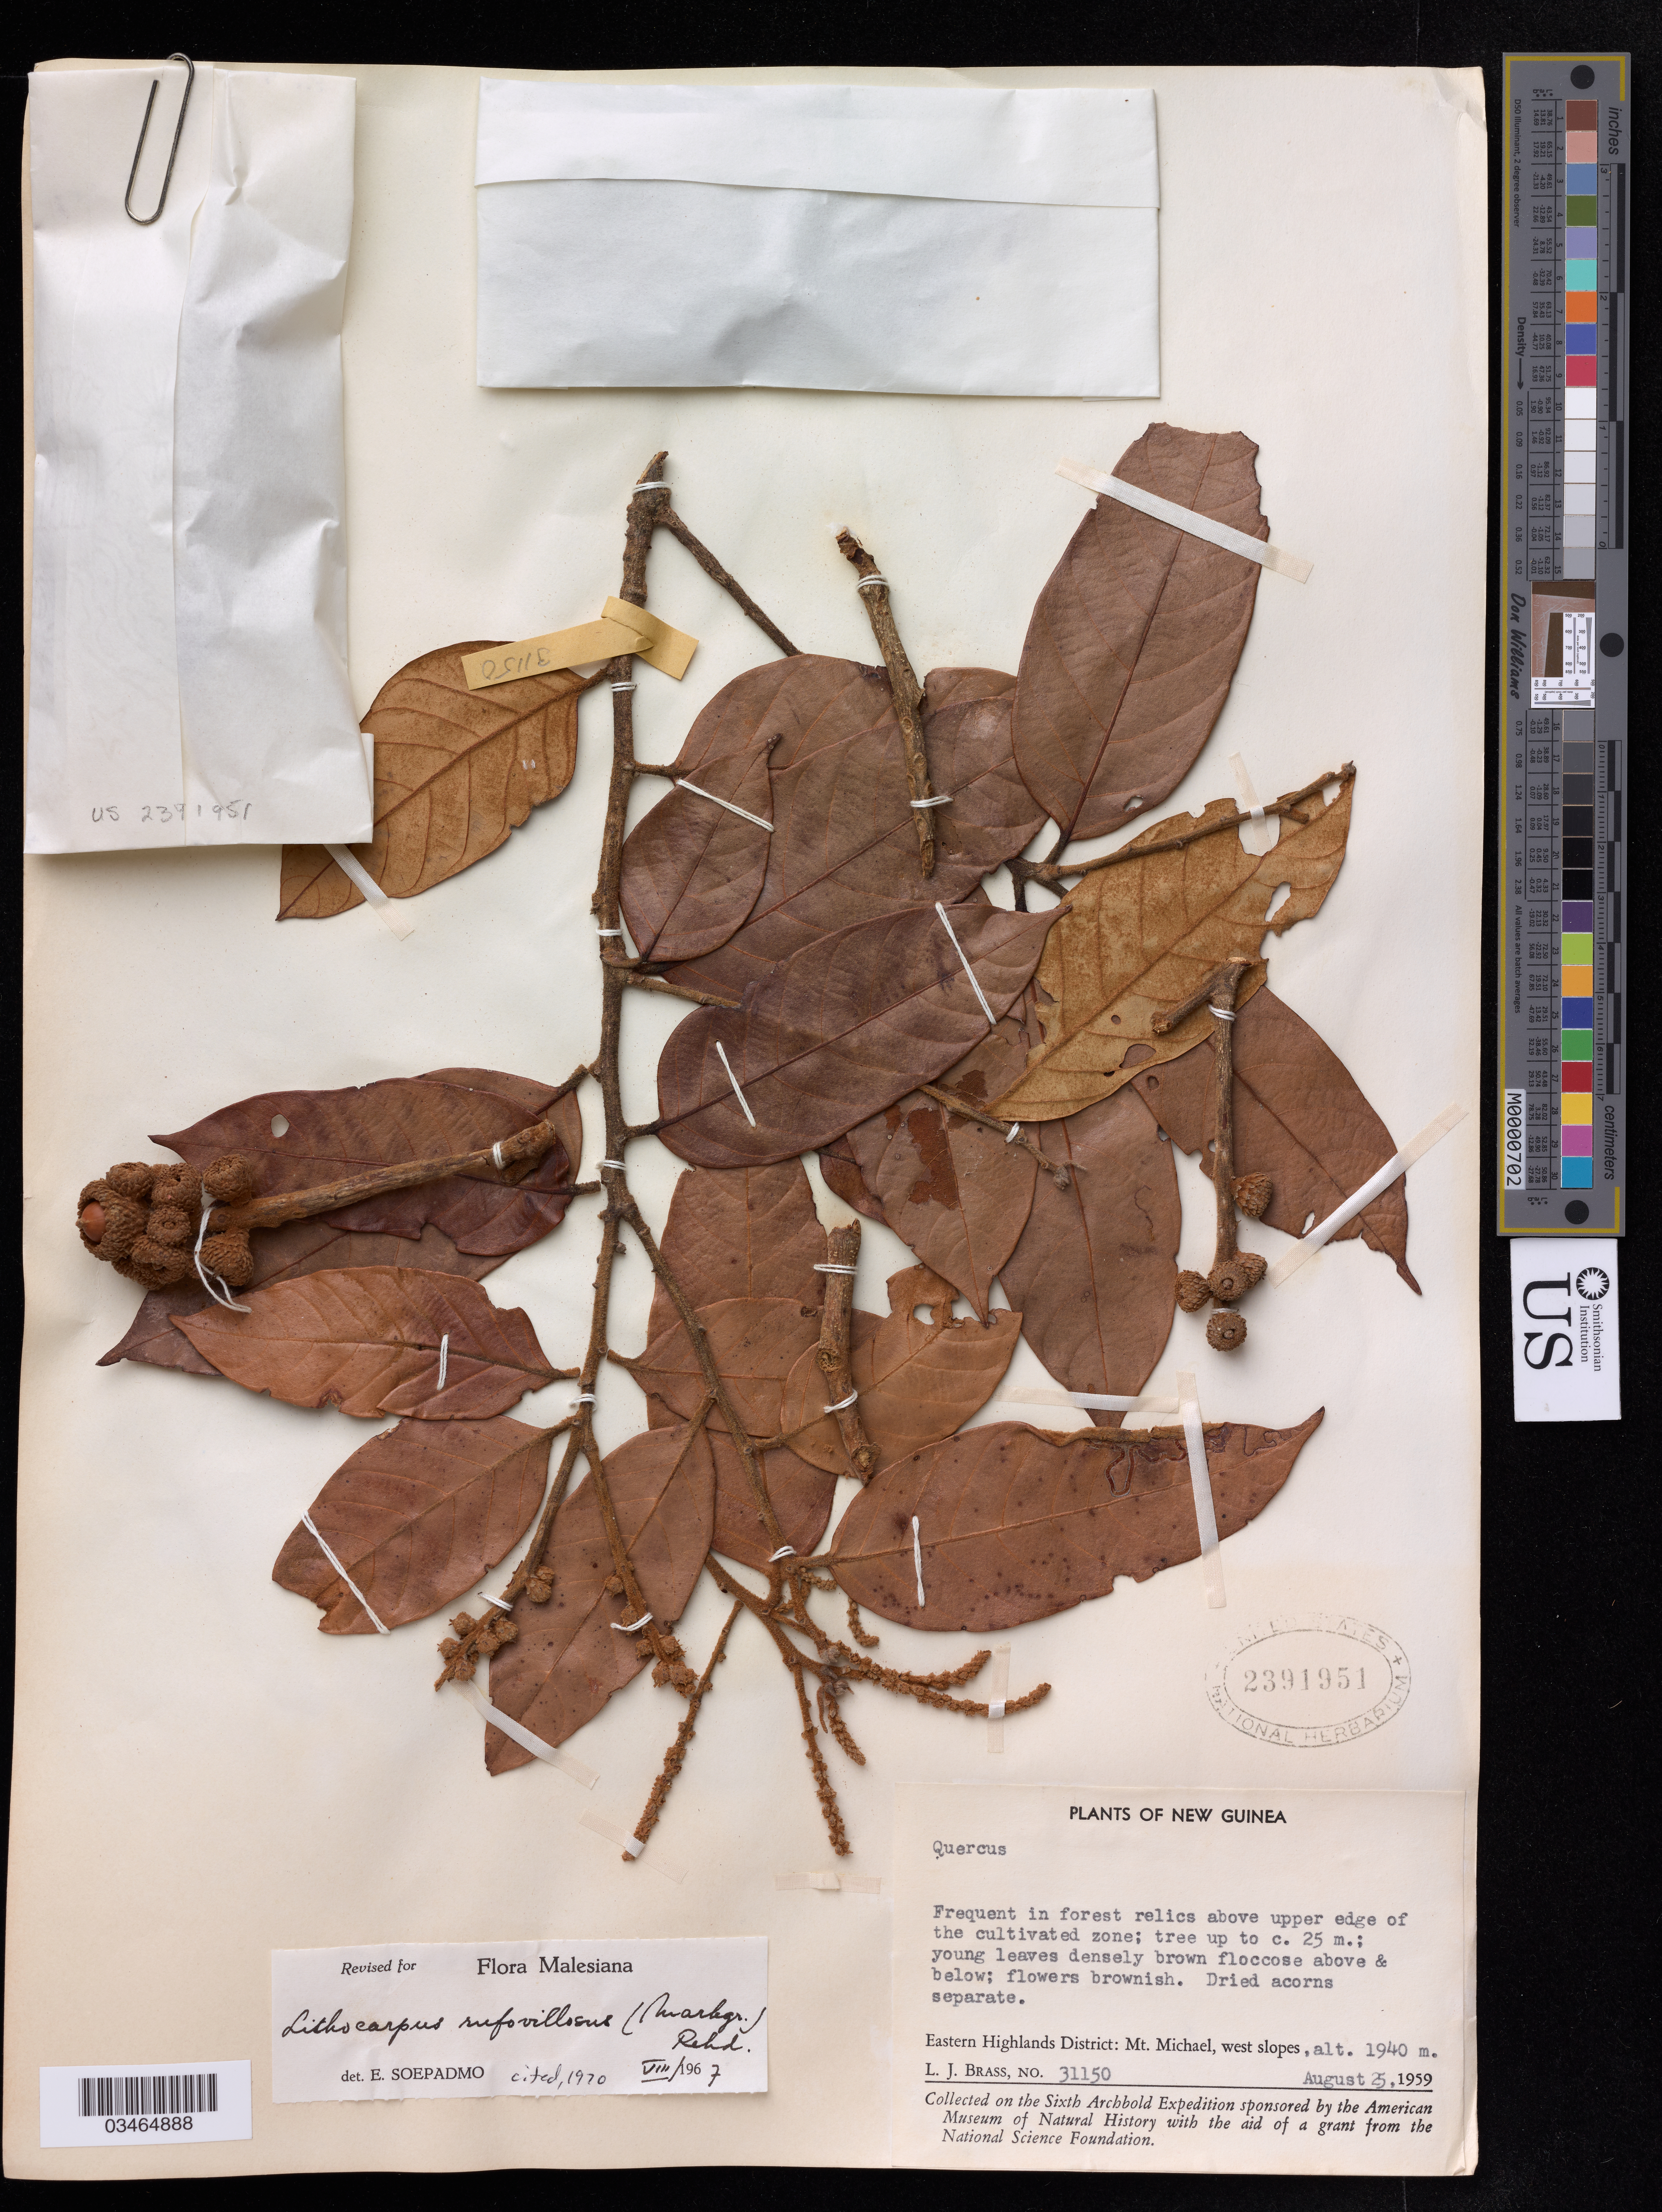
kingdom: Plantae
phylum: Tracheophyta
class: Magnoliopsida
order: Fagales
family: Fagaceae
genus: Lithocarpus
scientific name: Lithocarpus rufovillosus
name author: (Markgr.) Rehder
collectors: L. J. Brass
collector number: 31150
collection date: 1959-08-25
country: Papua New Guinea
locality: Eastern Highlands District: Mt. Michael, west slopes.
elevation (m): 1940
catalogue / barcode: US 2391951